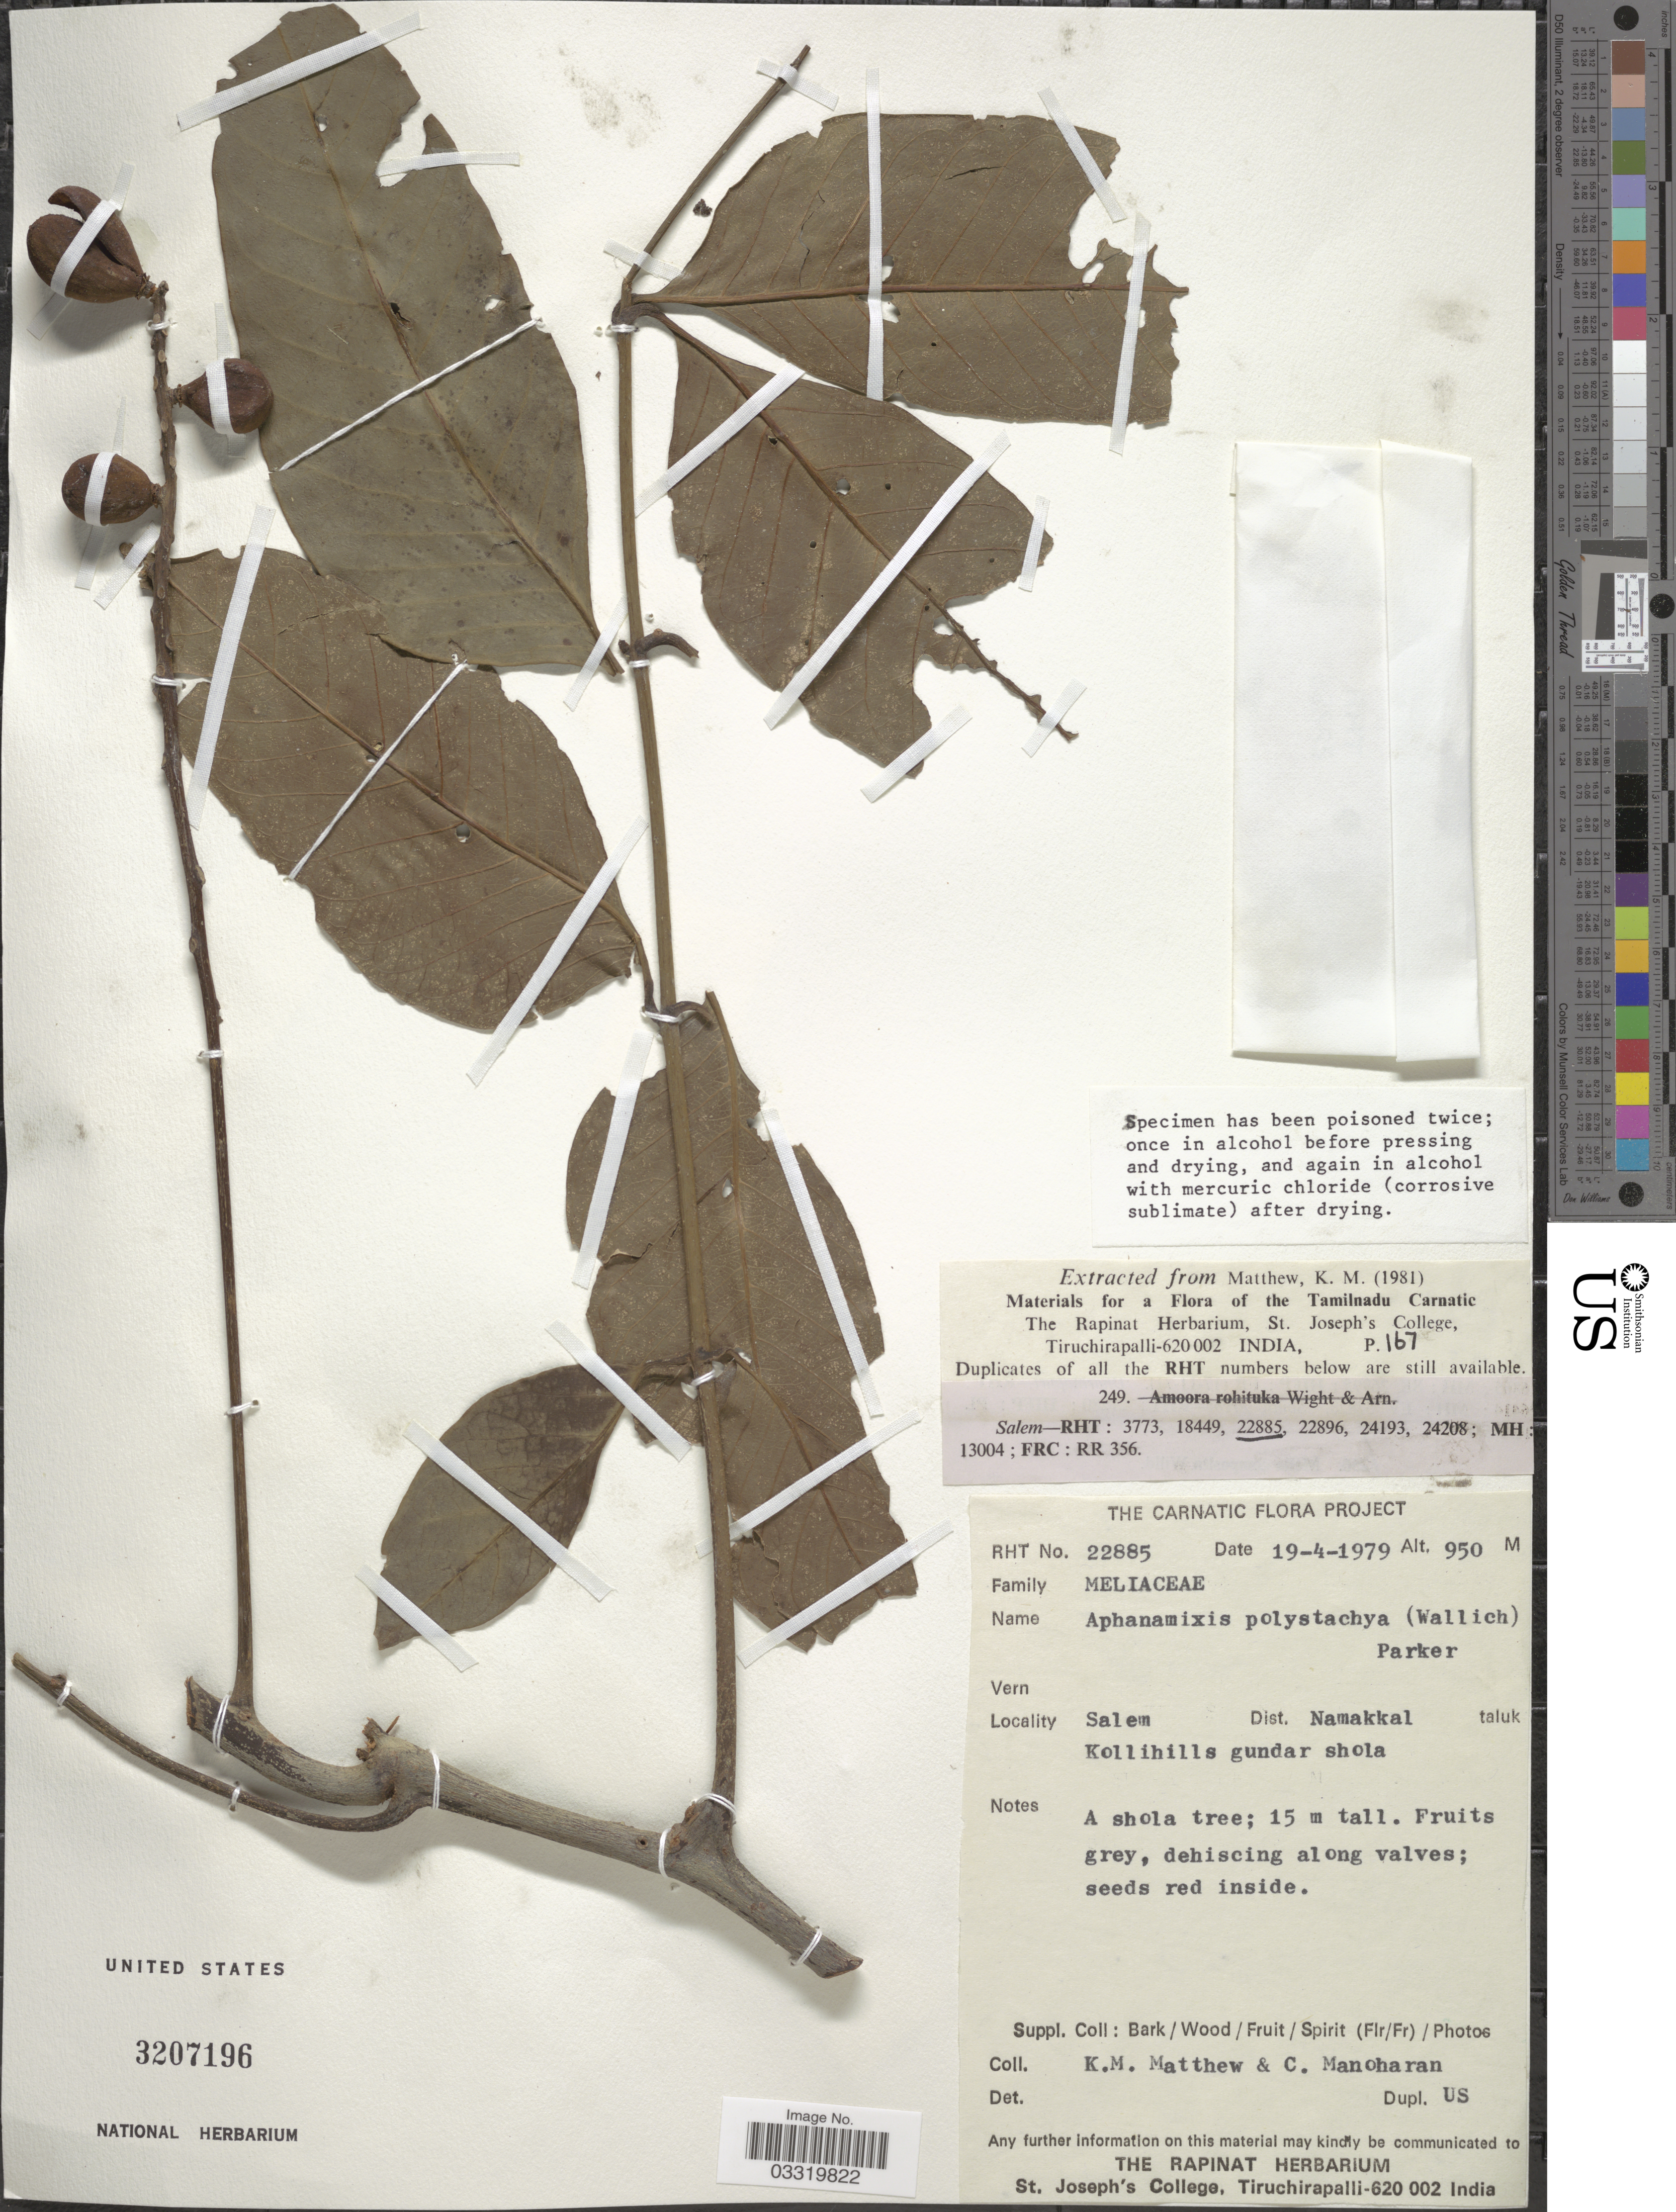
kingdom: Plantae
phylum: Tracheophyta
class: Magnoliopsida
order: Sapindales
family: Meliaceae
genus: Aphanamixis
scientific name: Aphanamixis polystachya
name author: (Wall.) R. Parker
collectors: K. M. Matthew & C. Manoharan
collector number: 22885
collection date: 1979-04-19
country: India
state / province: Tamil Nadu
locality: Salem Dist. Namakkal taluk, Kollihills gundar shola.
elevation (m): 950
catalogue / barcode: US 3207196